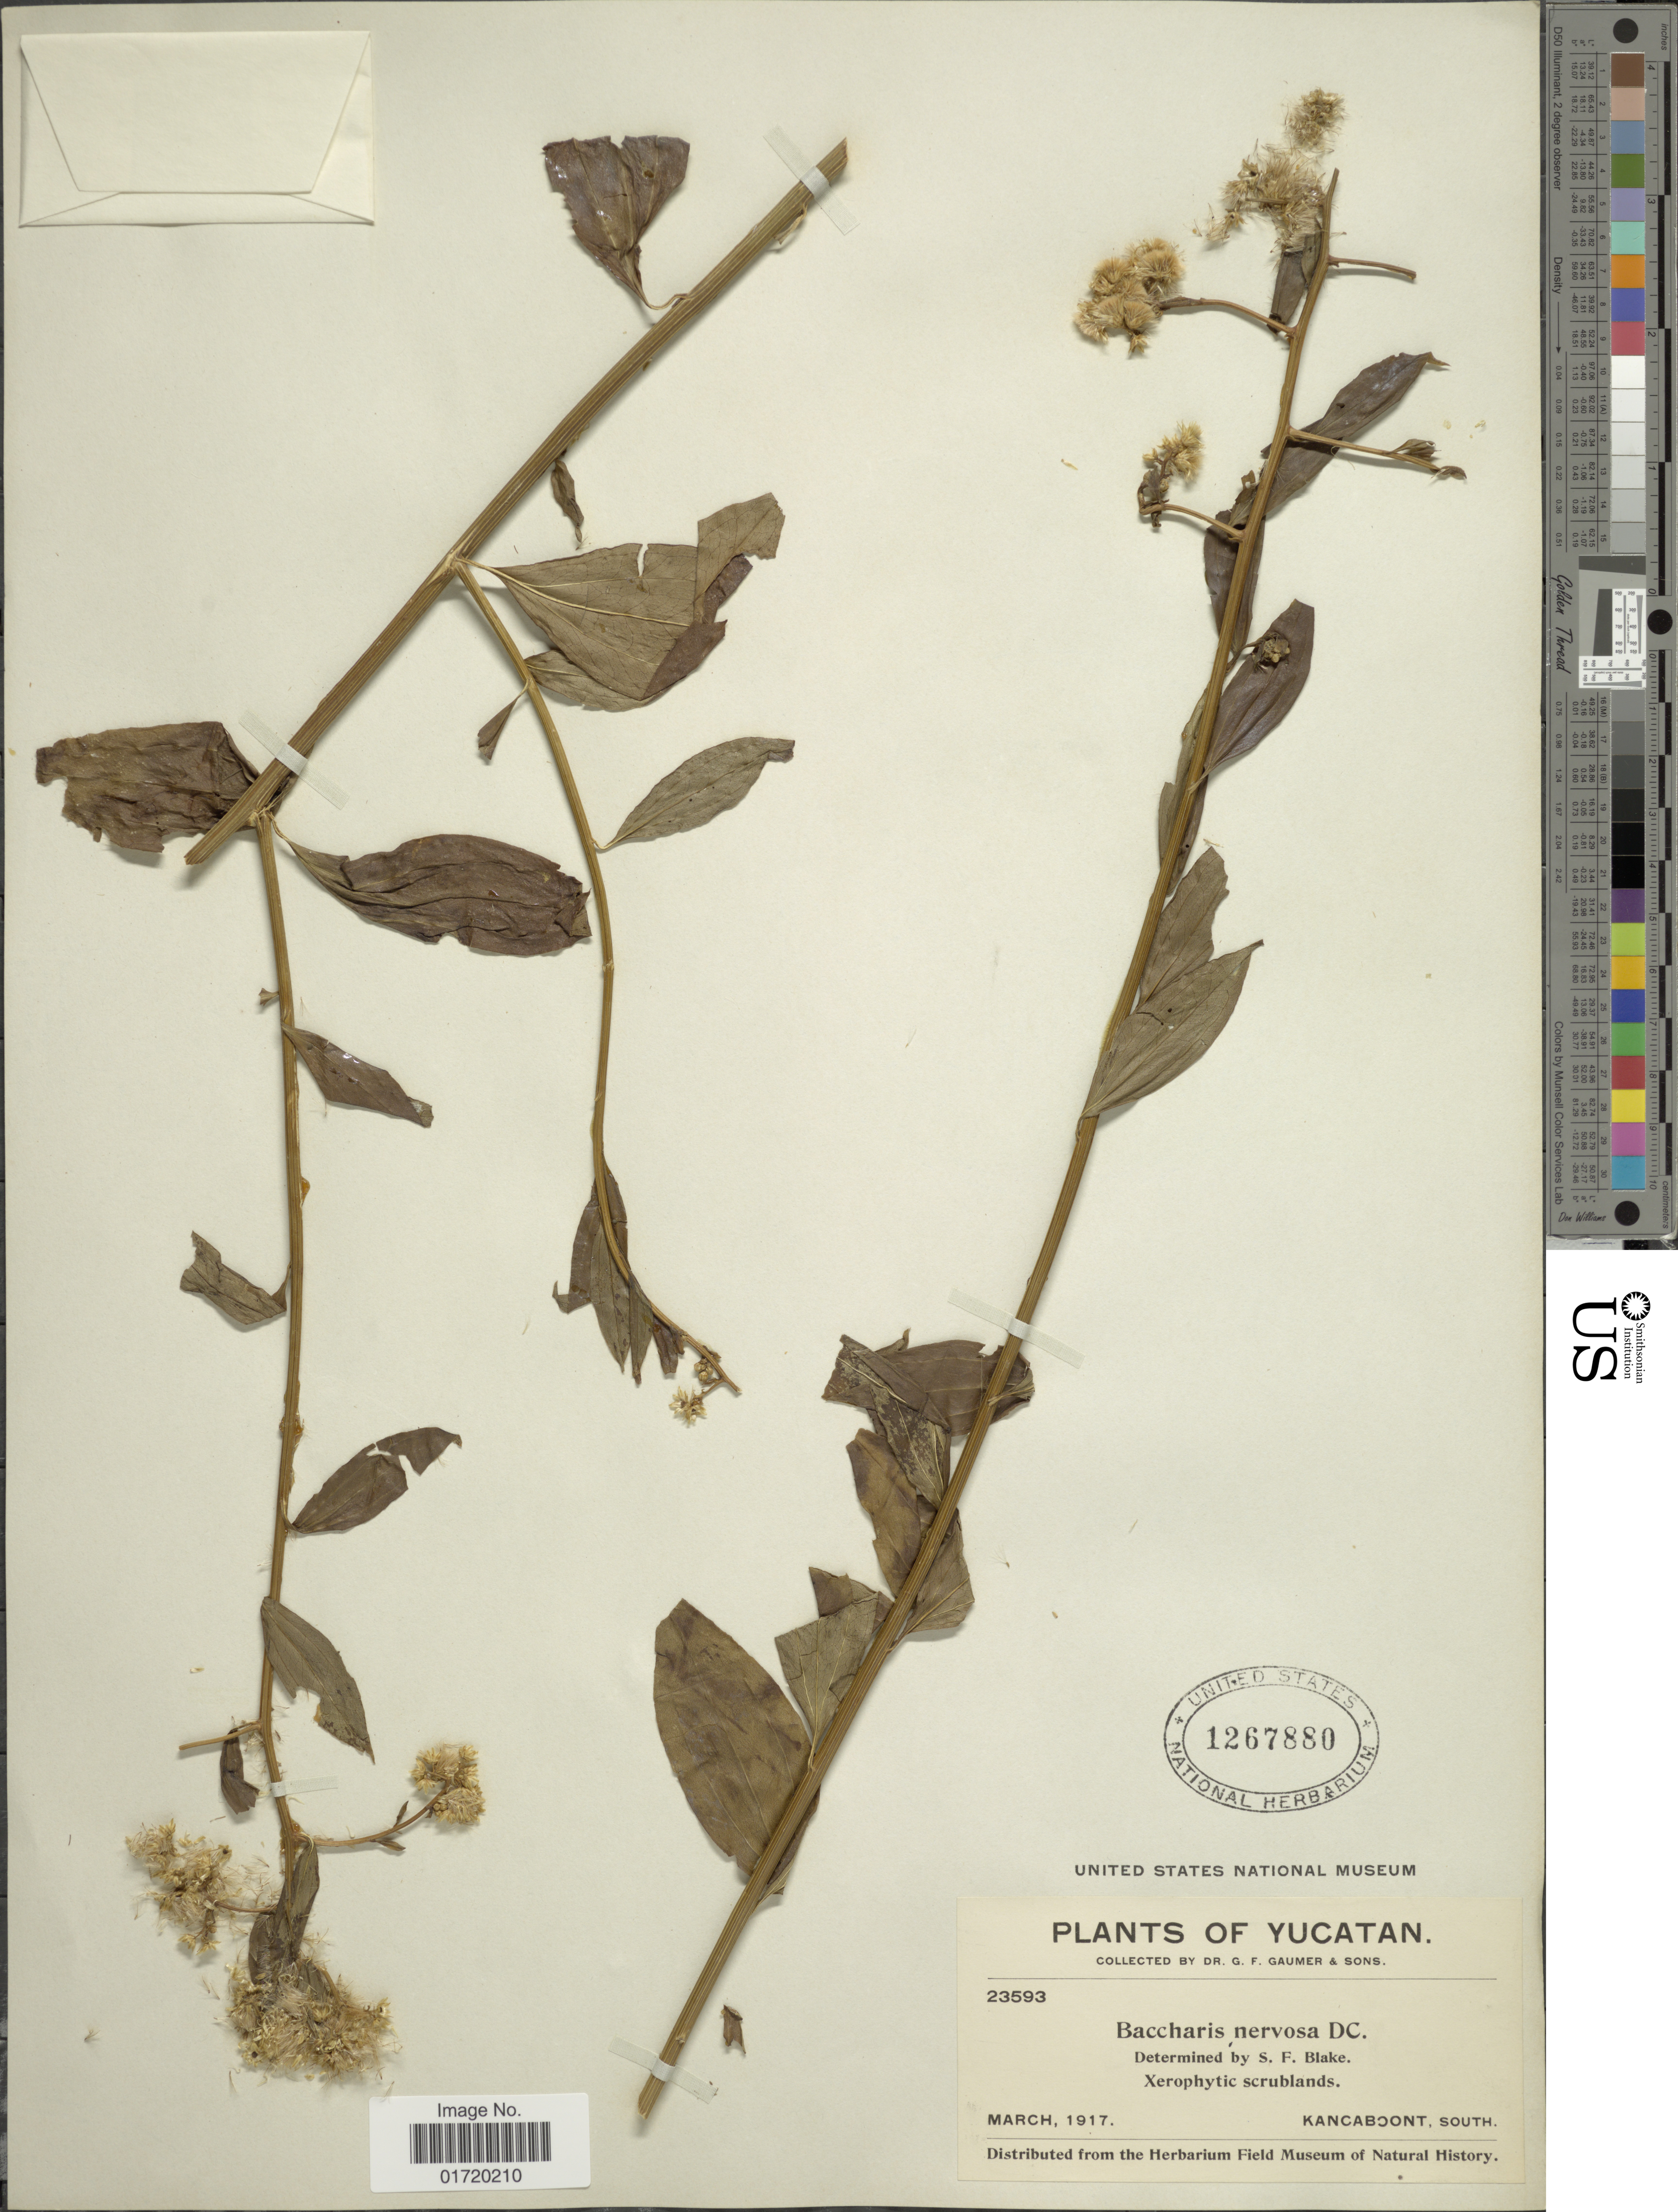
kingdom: Plantae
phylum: Tracheophyta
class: Magnoliopsida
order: Asterales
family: Asteraceae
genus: Baccharis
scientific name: Baccharis trinervis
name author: (Lam.) Pers.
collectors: G. F. Gaumer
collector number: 23593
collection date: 1917-03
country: Mexico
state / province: Yucatán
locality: Kancaboont, south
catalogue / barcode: US 1267880